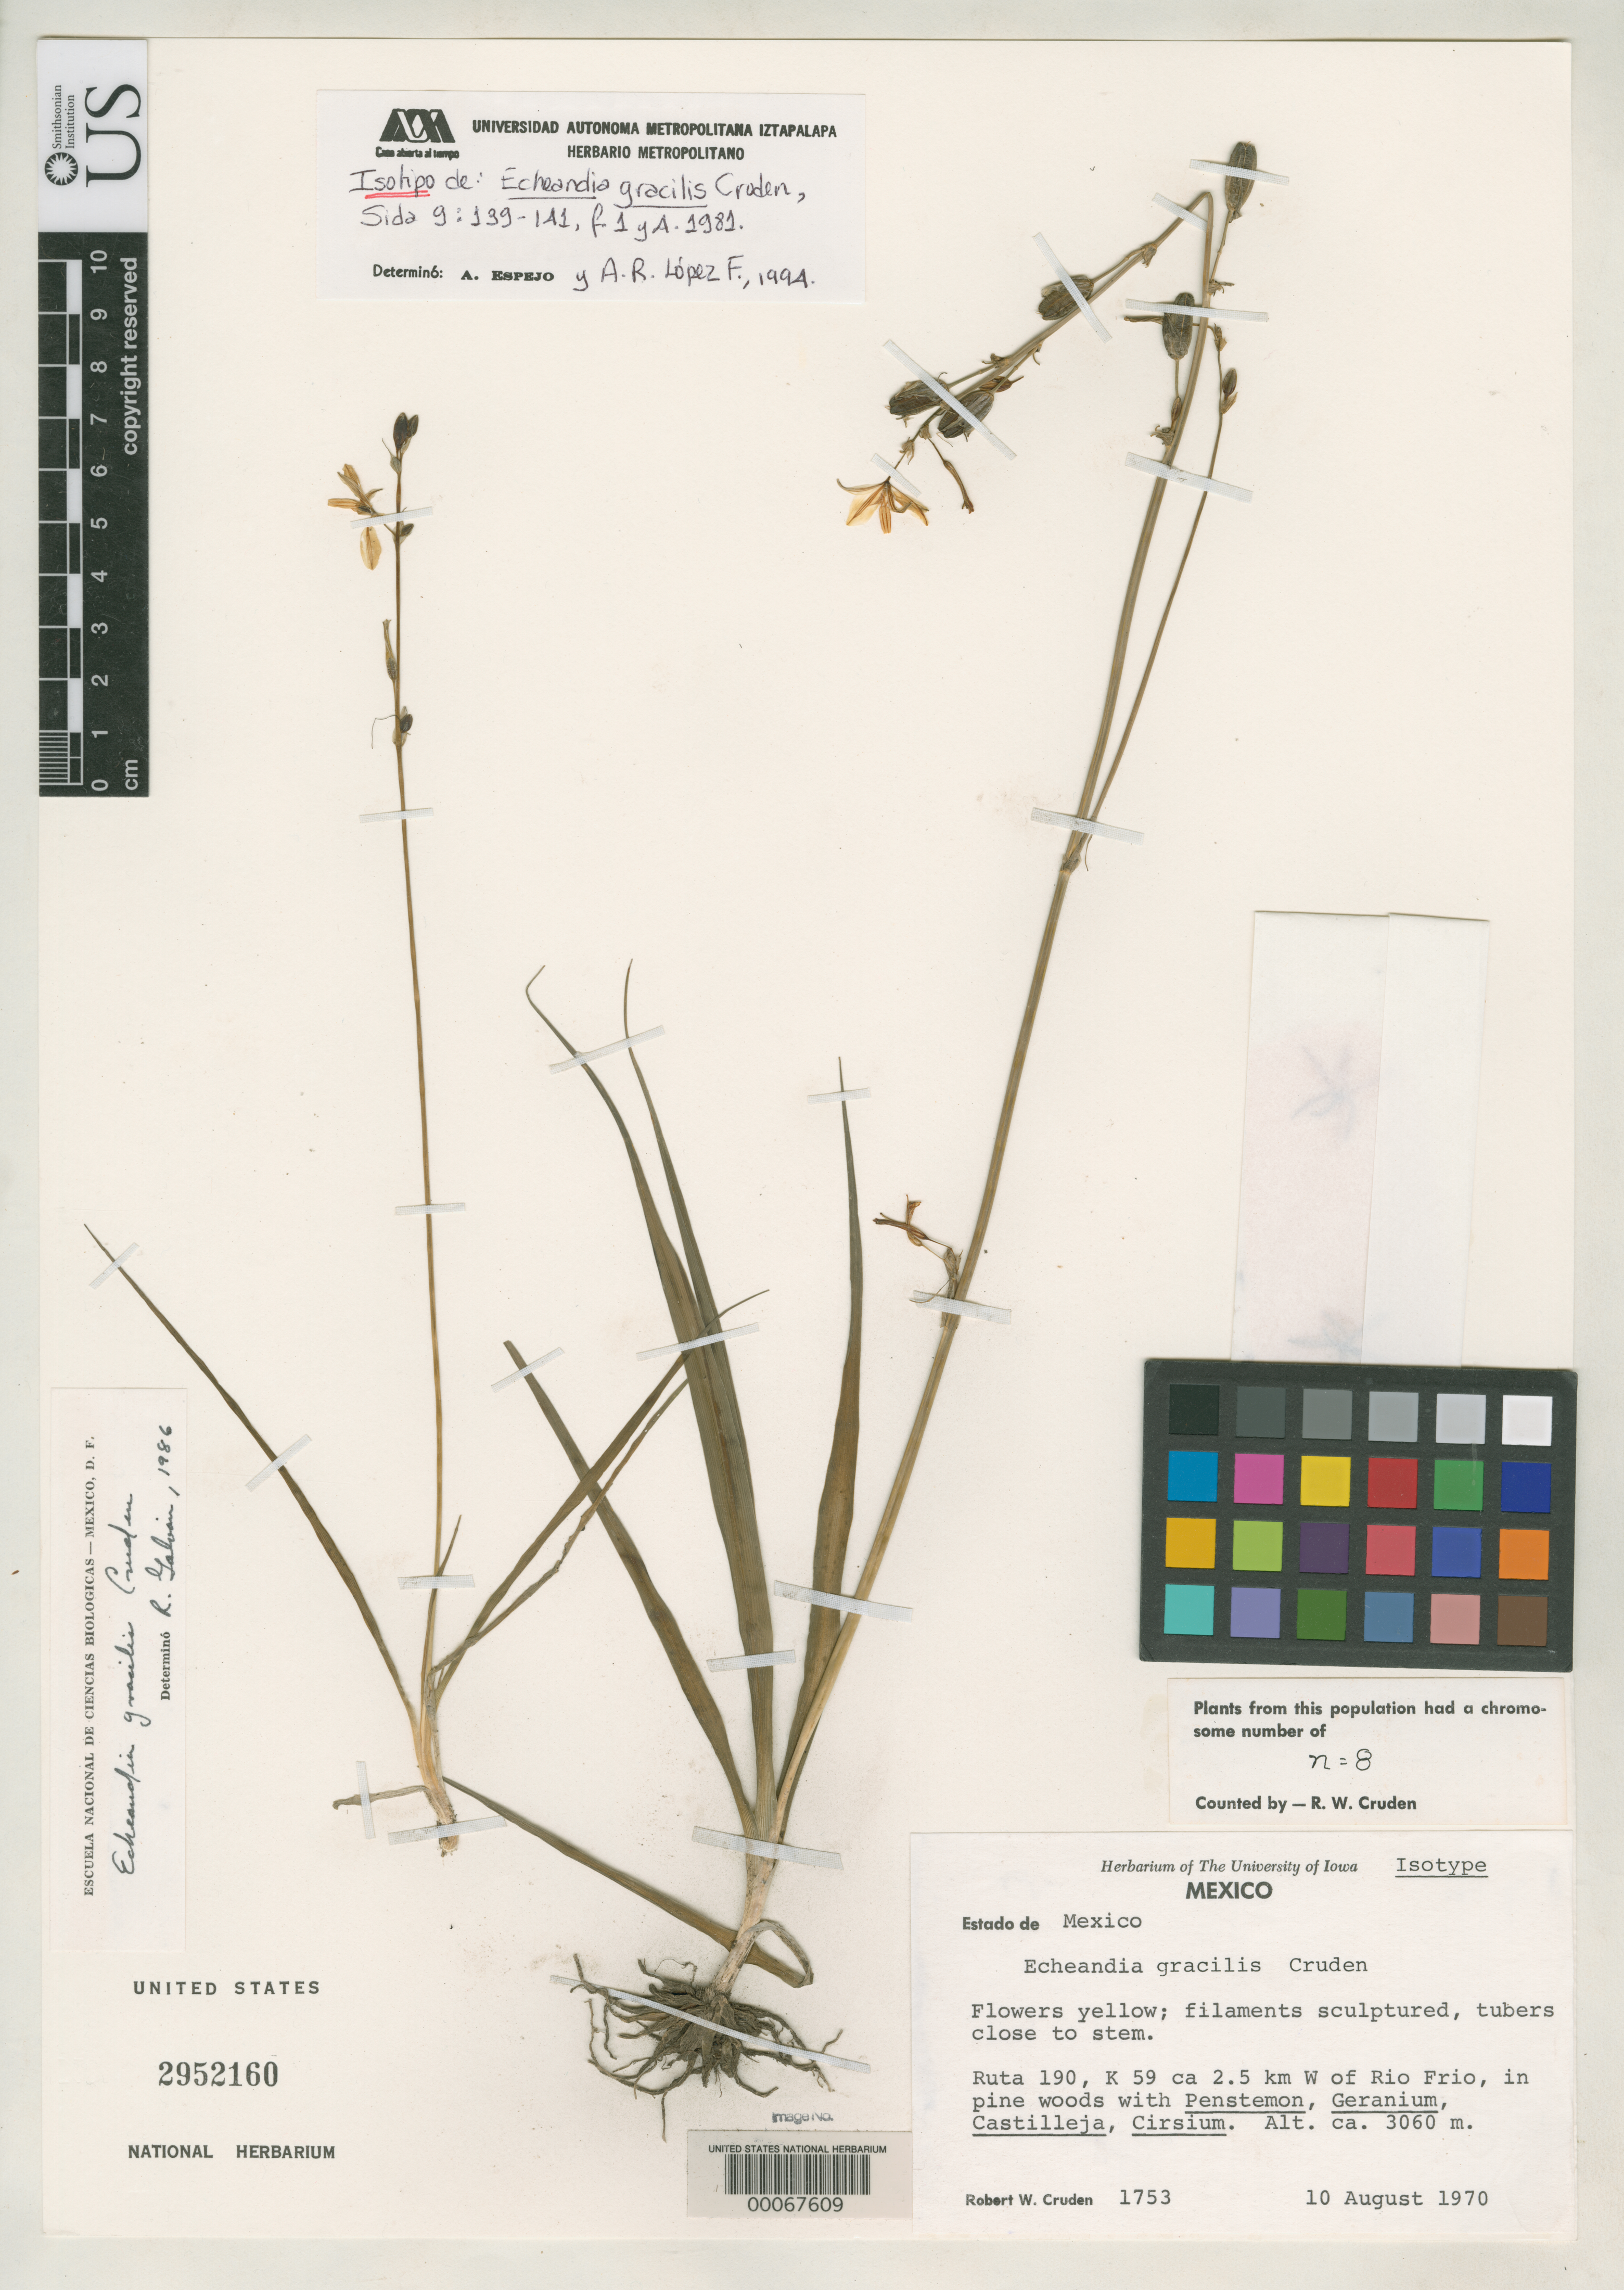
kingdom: Plantae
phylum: Tracheophyta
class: Liliopsida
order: Asparagales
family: Asparagaceae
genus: Echeandia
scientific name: Echeandia gracilis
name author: Cruden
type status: Isotype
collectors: R. W. Cruden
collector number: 1753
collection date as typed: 10 Aug 1970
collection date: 1970-08-10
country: Mexico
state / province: México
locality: Ruta 190, K 59, ca. 2.5 km W of Rio Frio.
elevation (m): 3060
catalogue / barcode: US 2952160